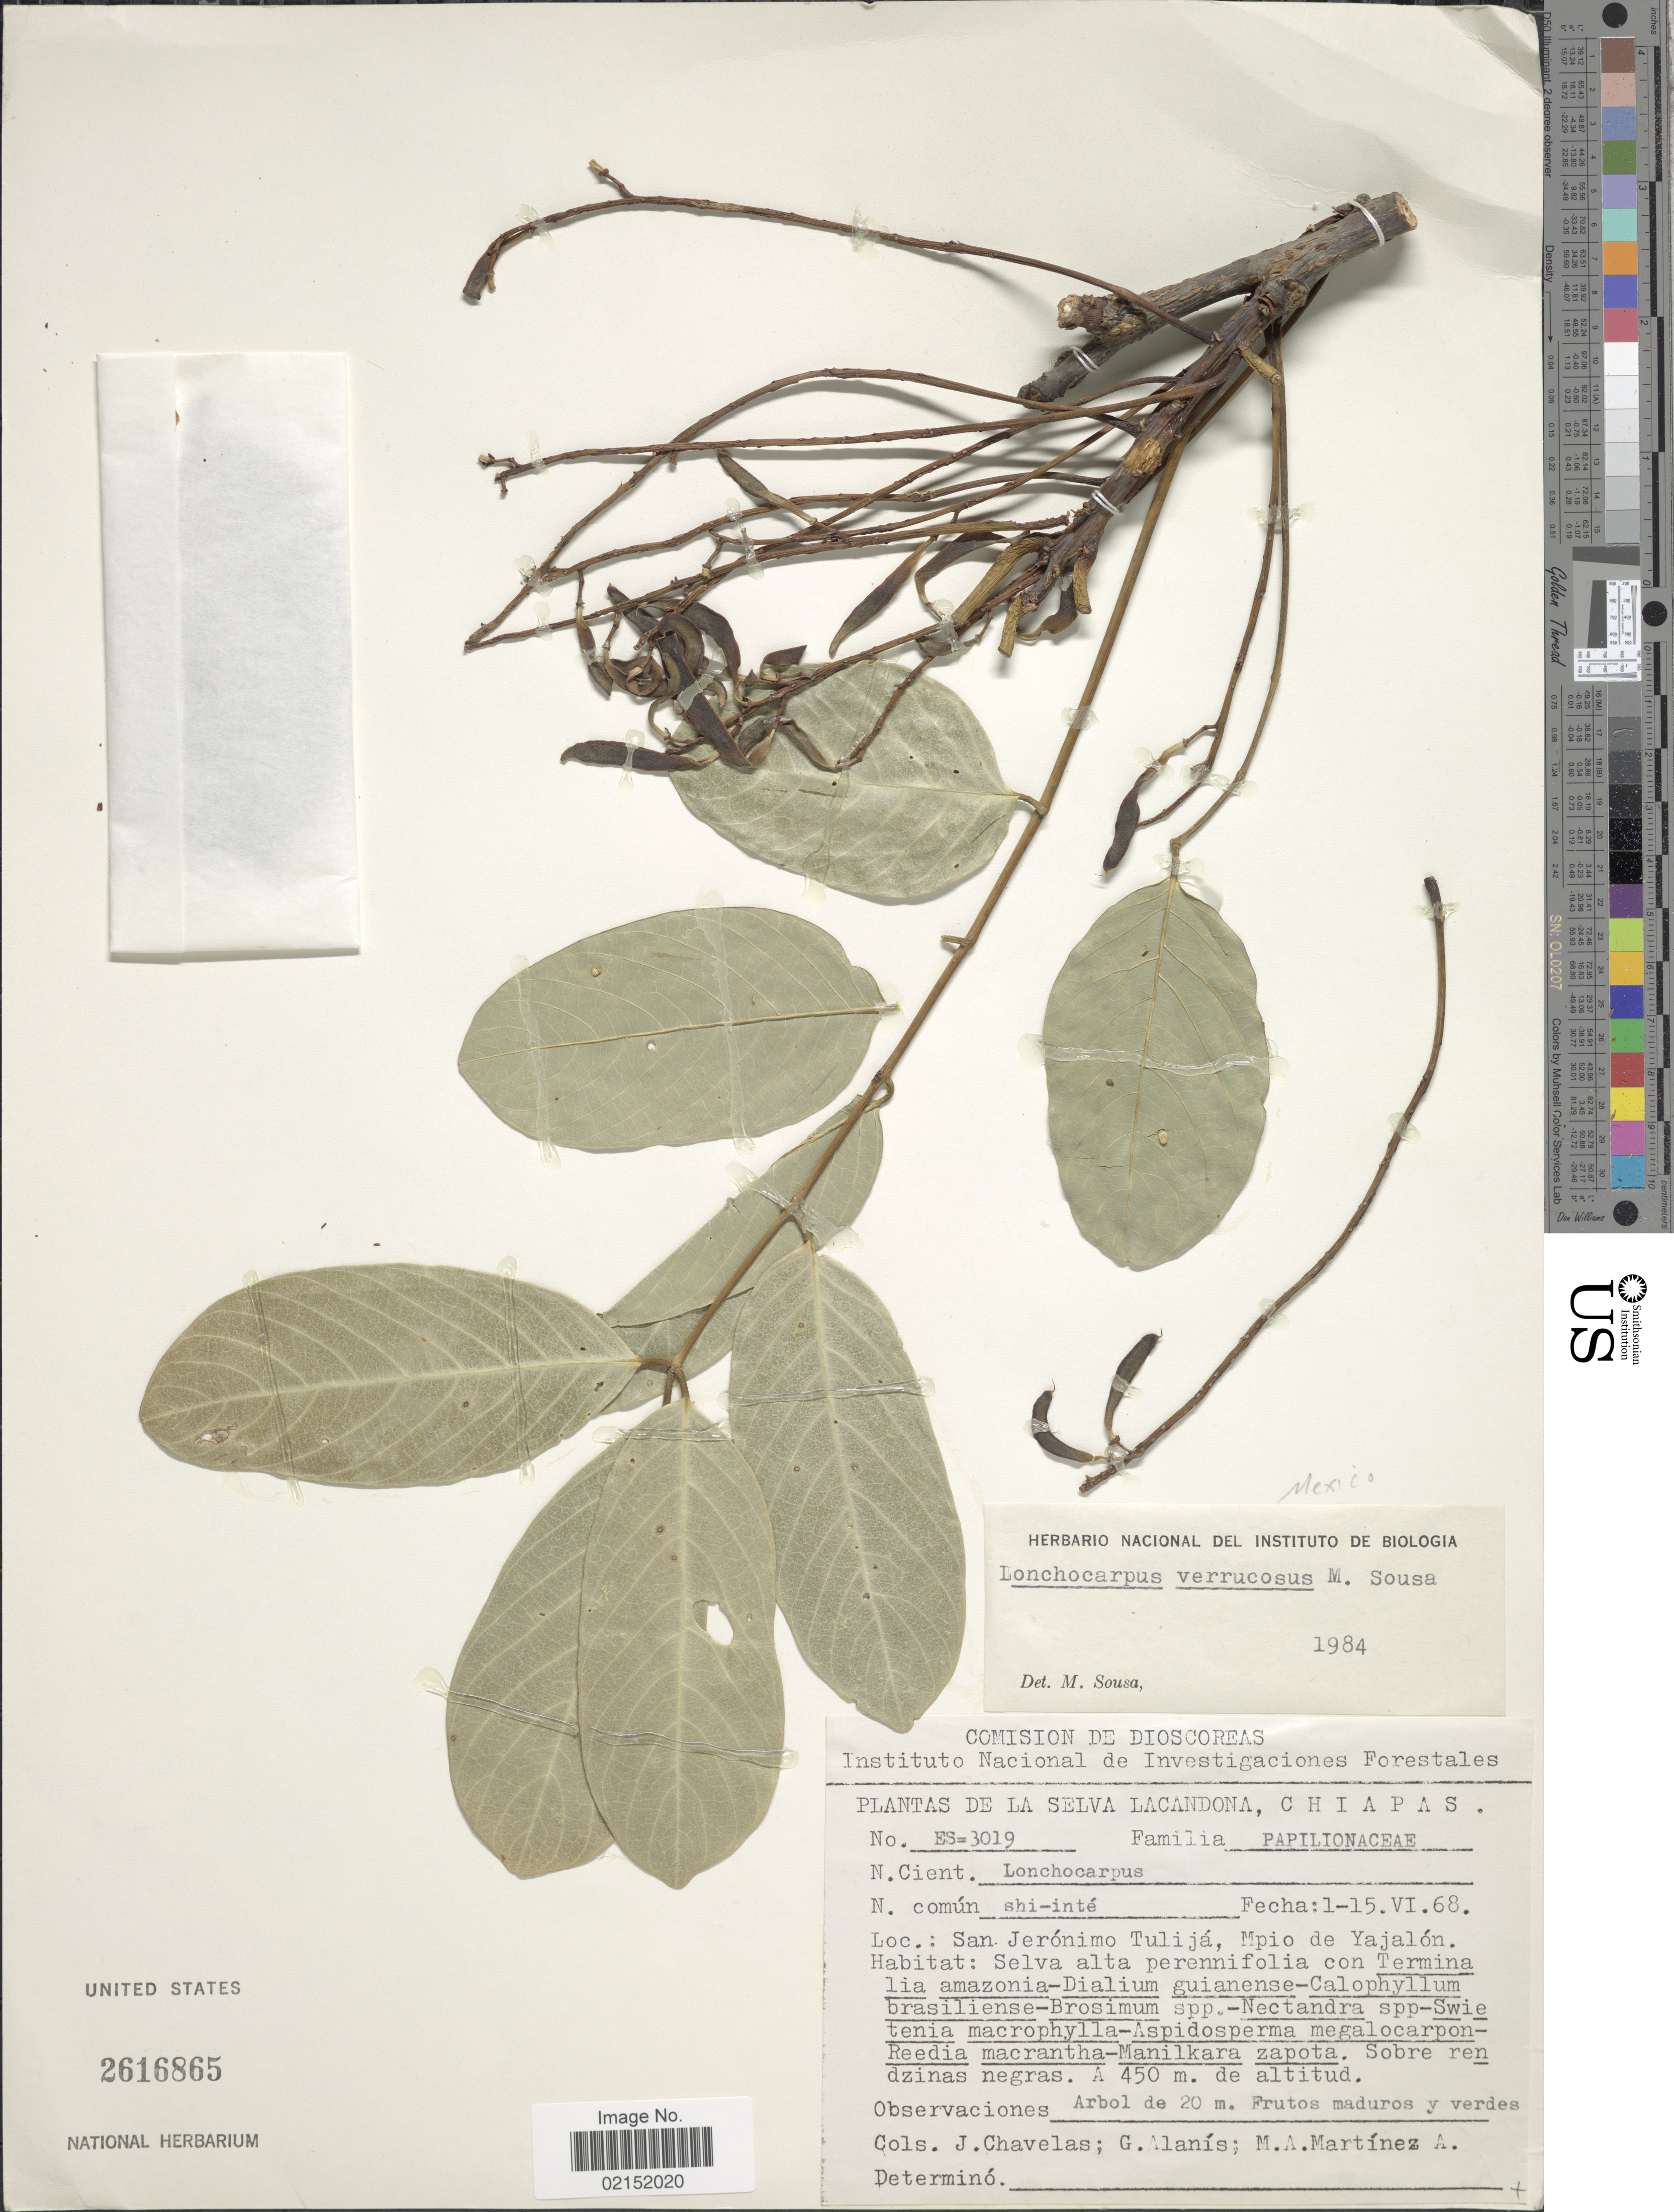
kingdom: Plantae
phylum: Tracheophyta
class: Magnoliopsida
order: Fabales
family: Fabaceae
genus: Lonchocarpus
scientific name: Lonchocarpus verrucosus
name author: M. Sousa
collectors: Chavelas, J., G. Alanis & M. A. Martínez Alfaro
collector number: ES3019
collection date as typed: Transcribed d/m/y: 1/6/68 to 15/6/68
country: Mexico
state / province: Chiapas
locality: De La Selva Lacandona, San Jeronimo Tulija, Mpio de Yajalon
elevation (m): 450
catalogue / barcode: US 2616865